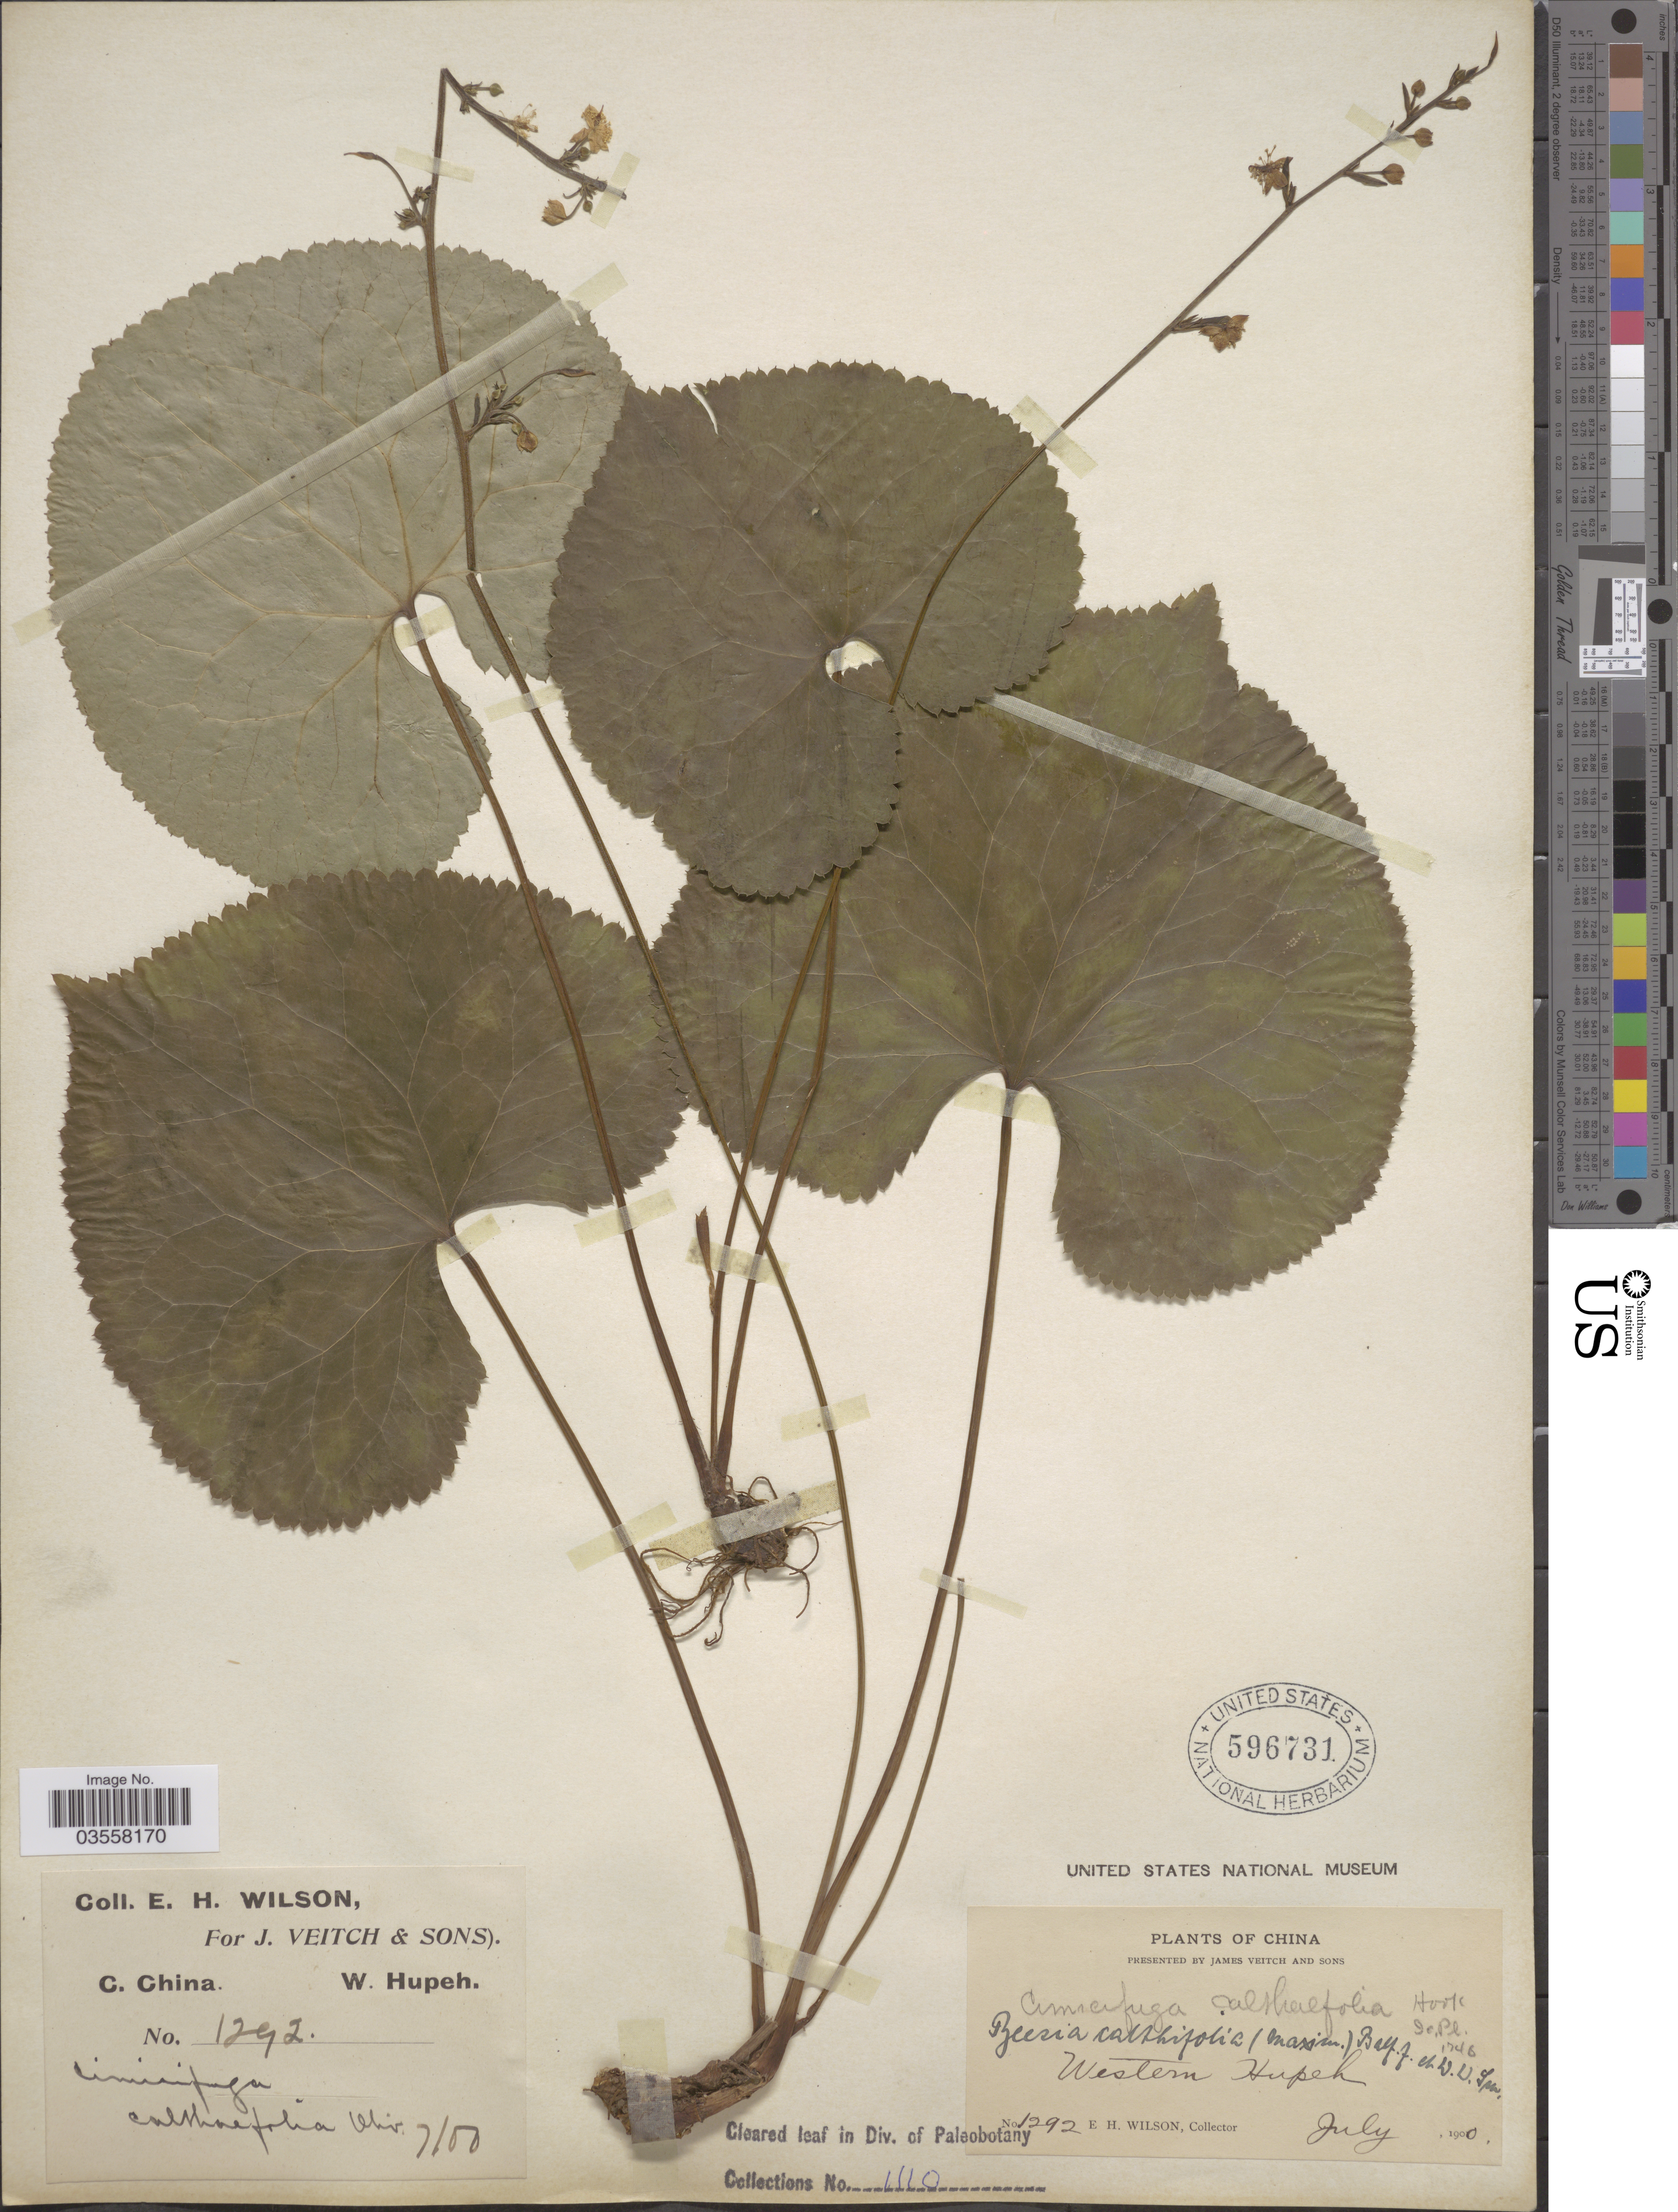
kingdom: Plantae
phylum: Tracheophyta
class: Magnoliopsida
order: Ranunculales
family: Ranunculaceae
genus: Beesia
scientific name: Beesia calthifolia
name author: (Maxim. ex Oliv.) Ulbr.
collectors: E. Wilson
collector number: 1292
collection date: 1900-07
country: China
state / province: Hubei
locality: C. China, W. Hupeh. Western Hupeh.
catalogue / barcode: US 596731